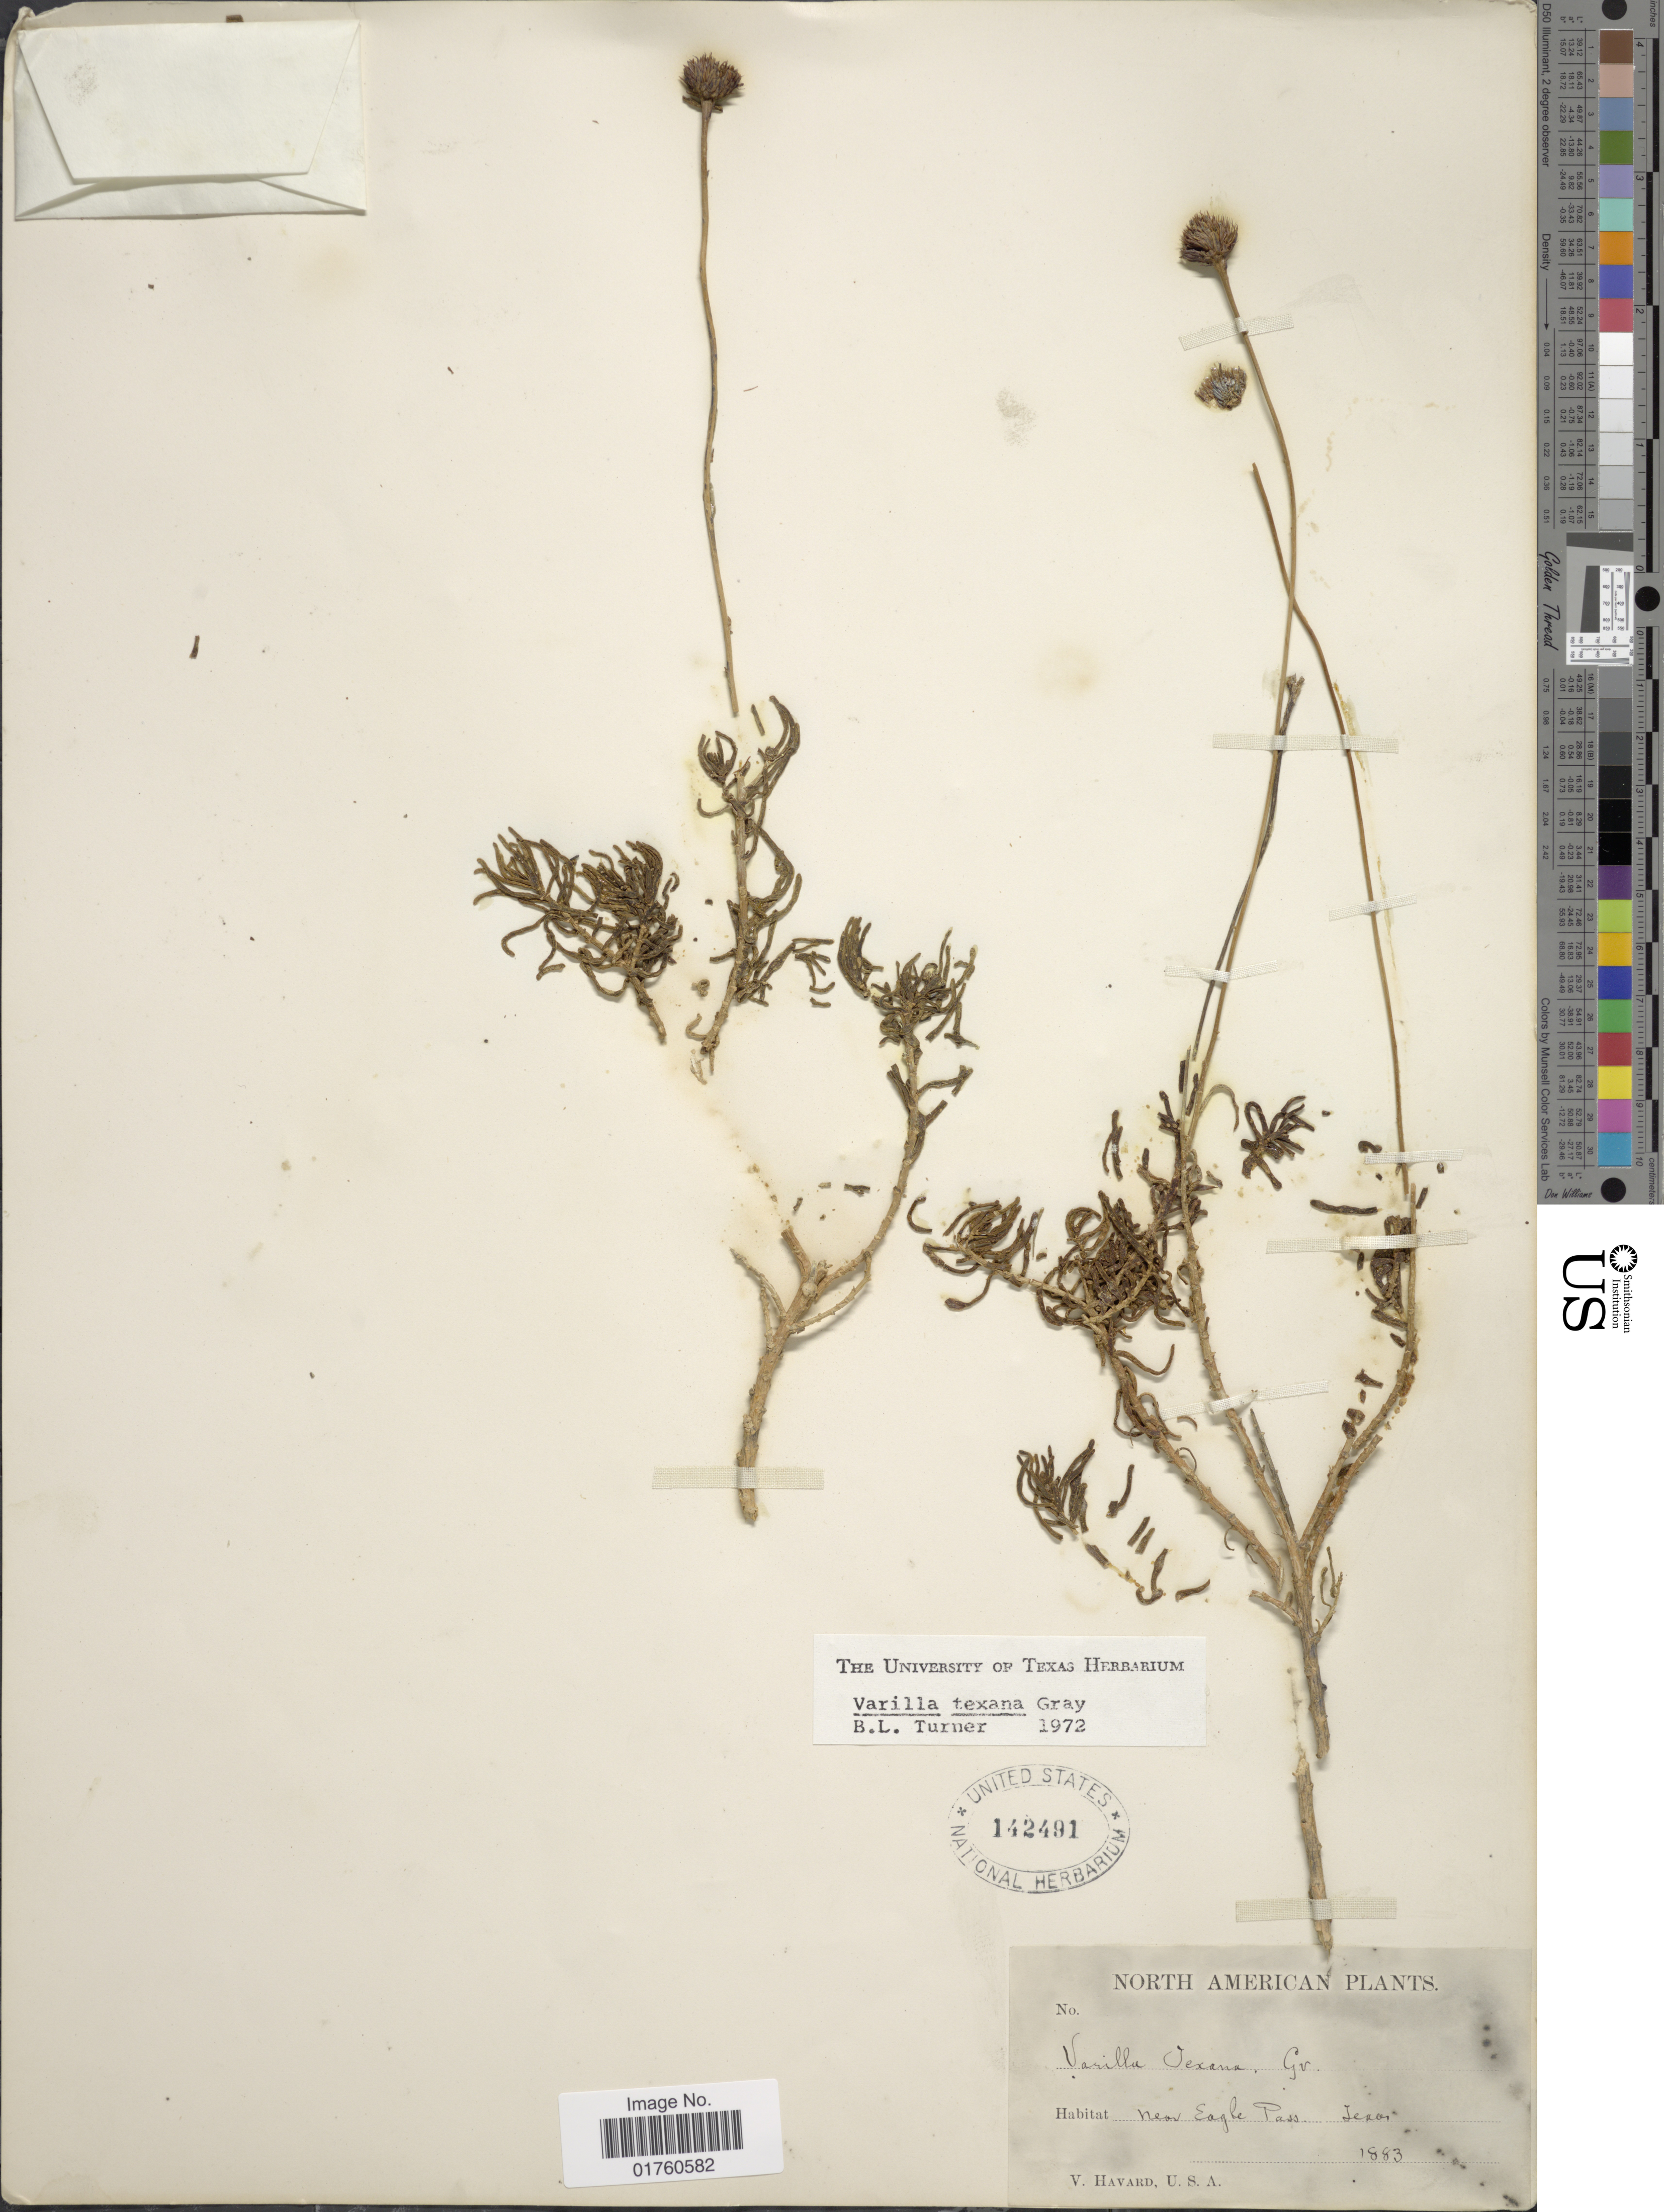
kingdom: Plantae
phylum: Tracheophyta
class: Magnoliopsida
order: Asterales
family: Asteraceae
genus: Varilla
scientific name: Varilla texana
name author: A. Gray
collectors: V. Havard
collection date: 1883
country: United States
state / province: Texas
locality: Near Eagle Pass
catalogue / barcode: US 142491